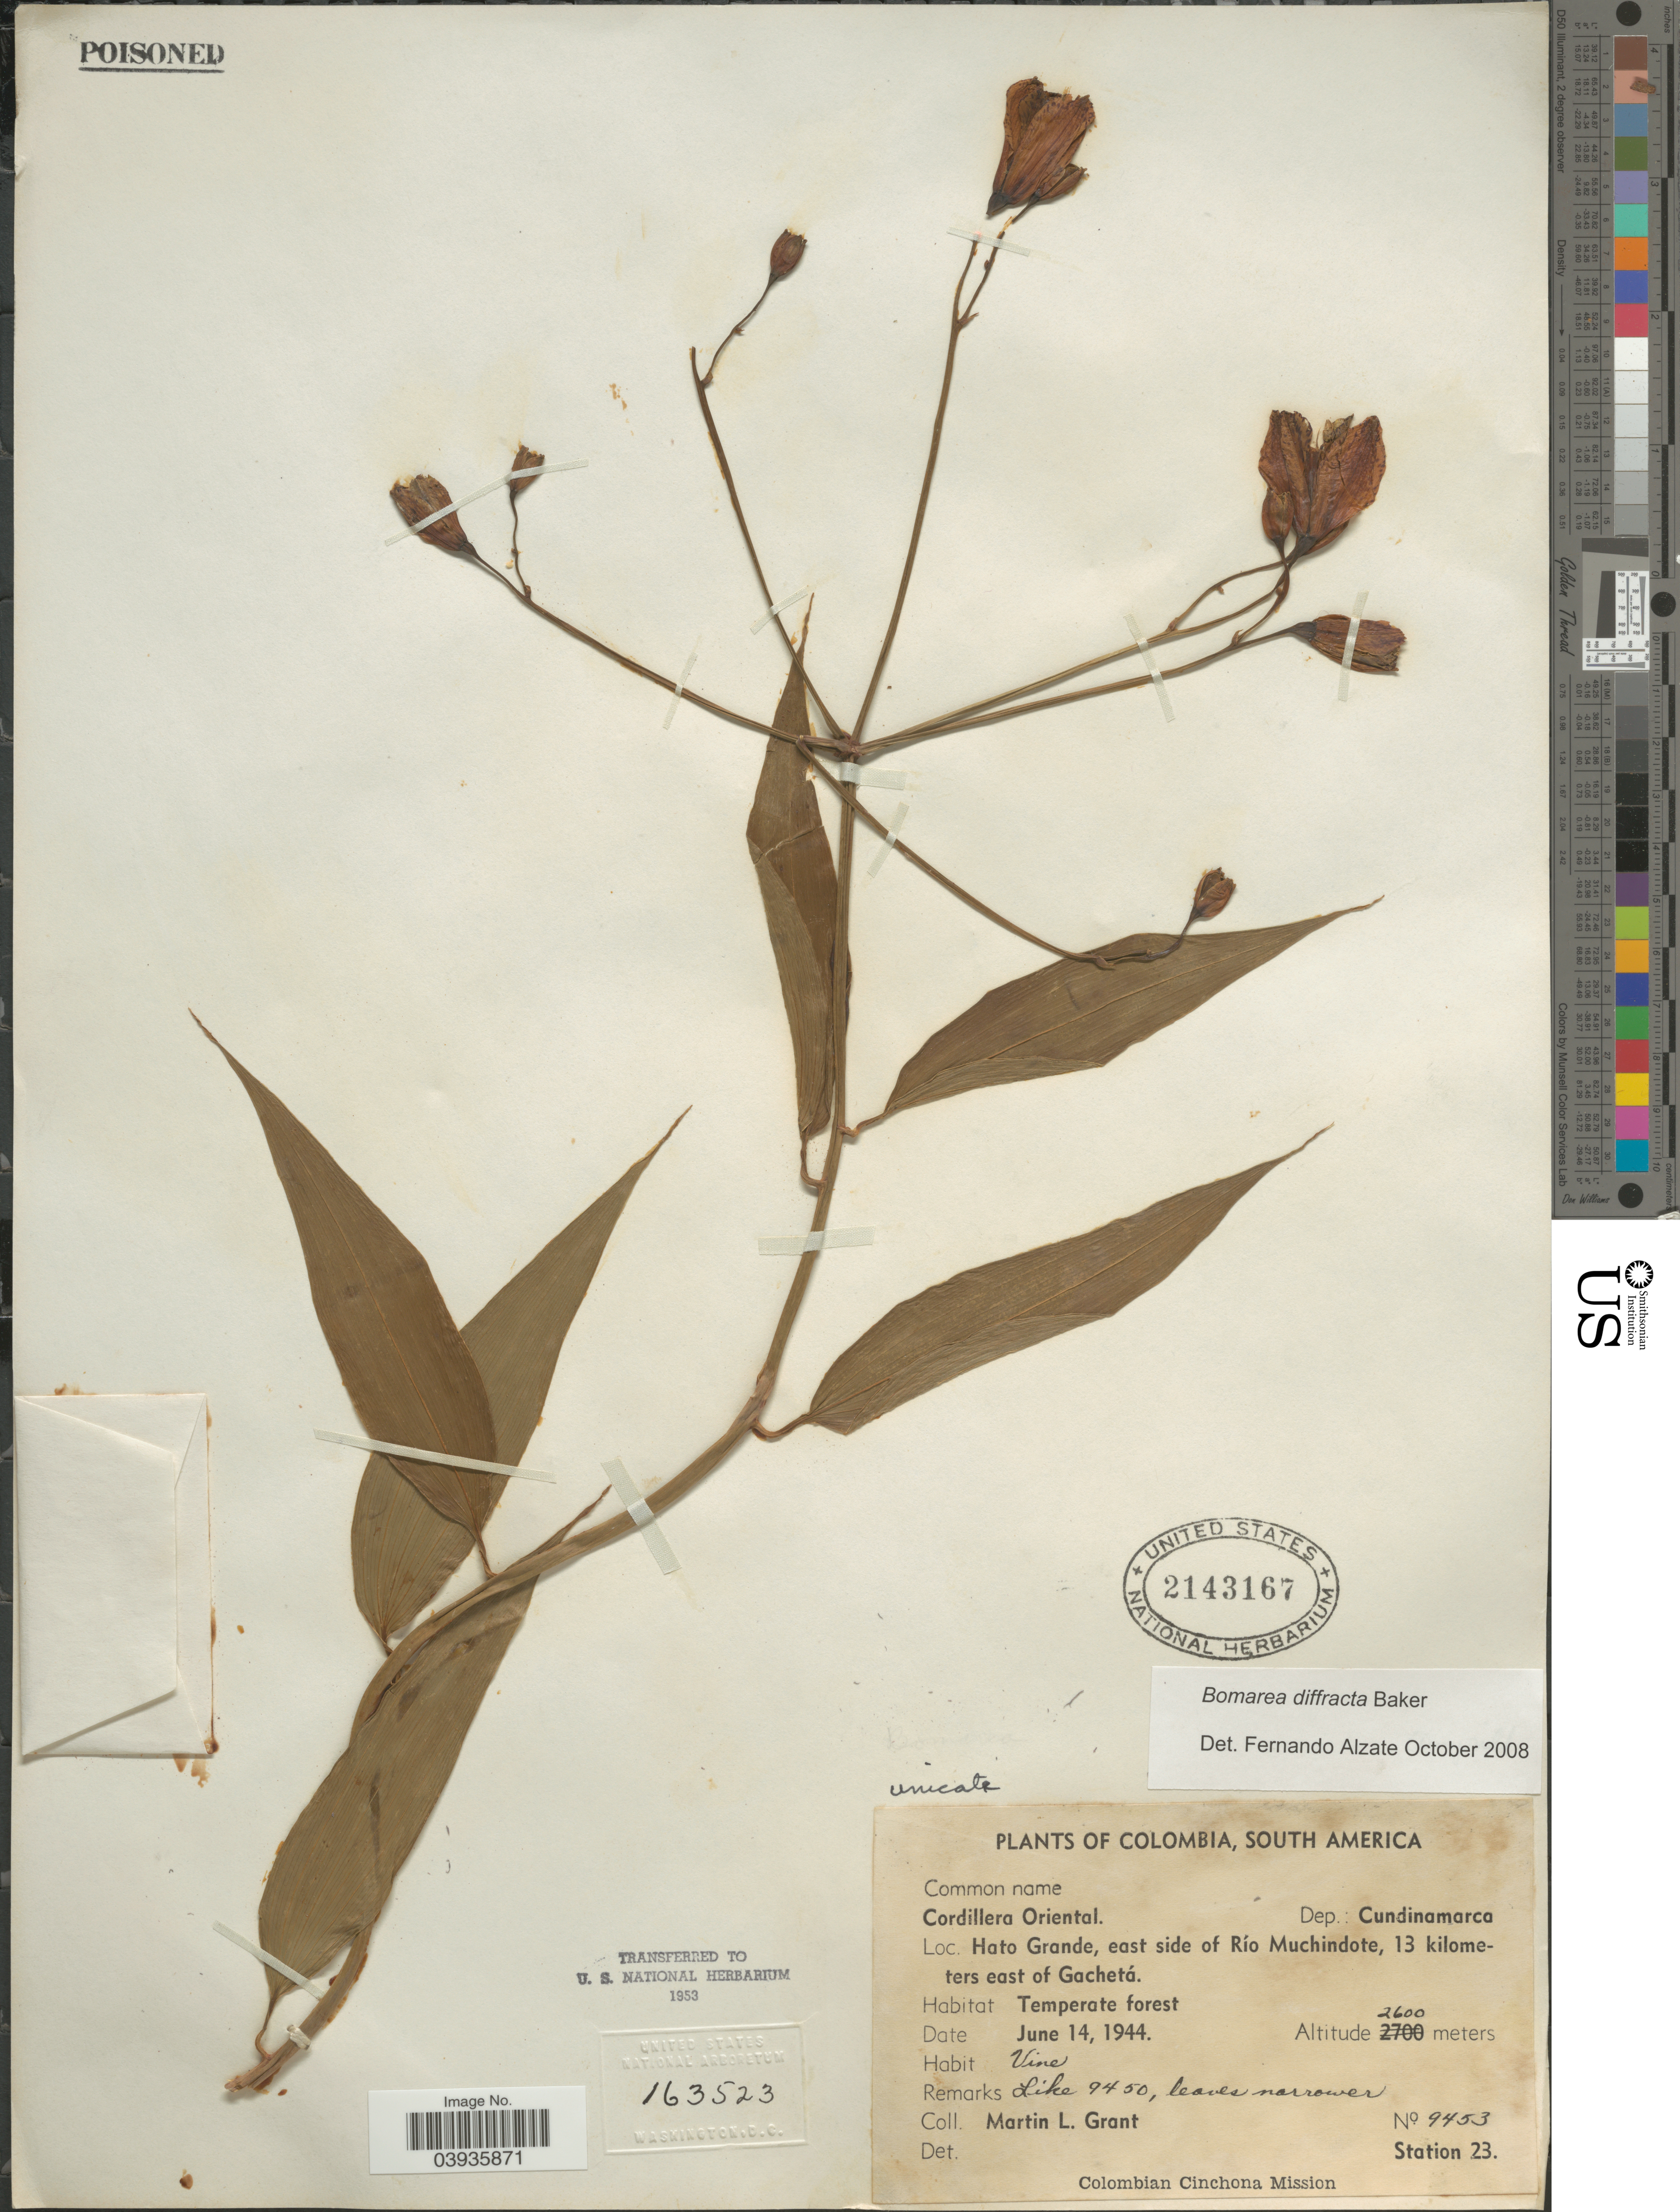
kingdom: Plantae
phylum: Tracheophyta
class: Liliopsida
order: Liliales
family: Alstroemeriaceae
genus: Bomarea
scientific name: Bomarea diffracta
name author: Baker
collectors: M. L. Grant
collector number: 9453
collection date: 1944-06-14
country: Colombia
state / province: Cundinamarca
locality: Cordillera Oriental. Dep.: Cundinamarca. Hato Grande, east side of Río Muchindote, 13 kilometers east of Gachetá. Station 23.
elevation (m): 2600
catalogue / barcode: US 2143167